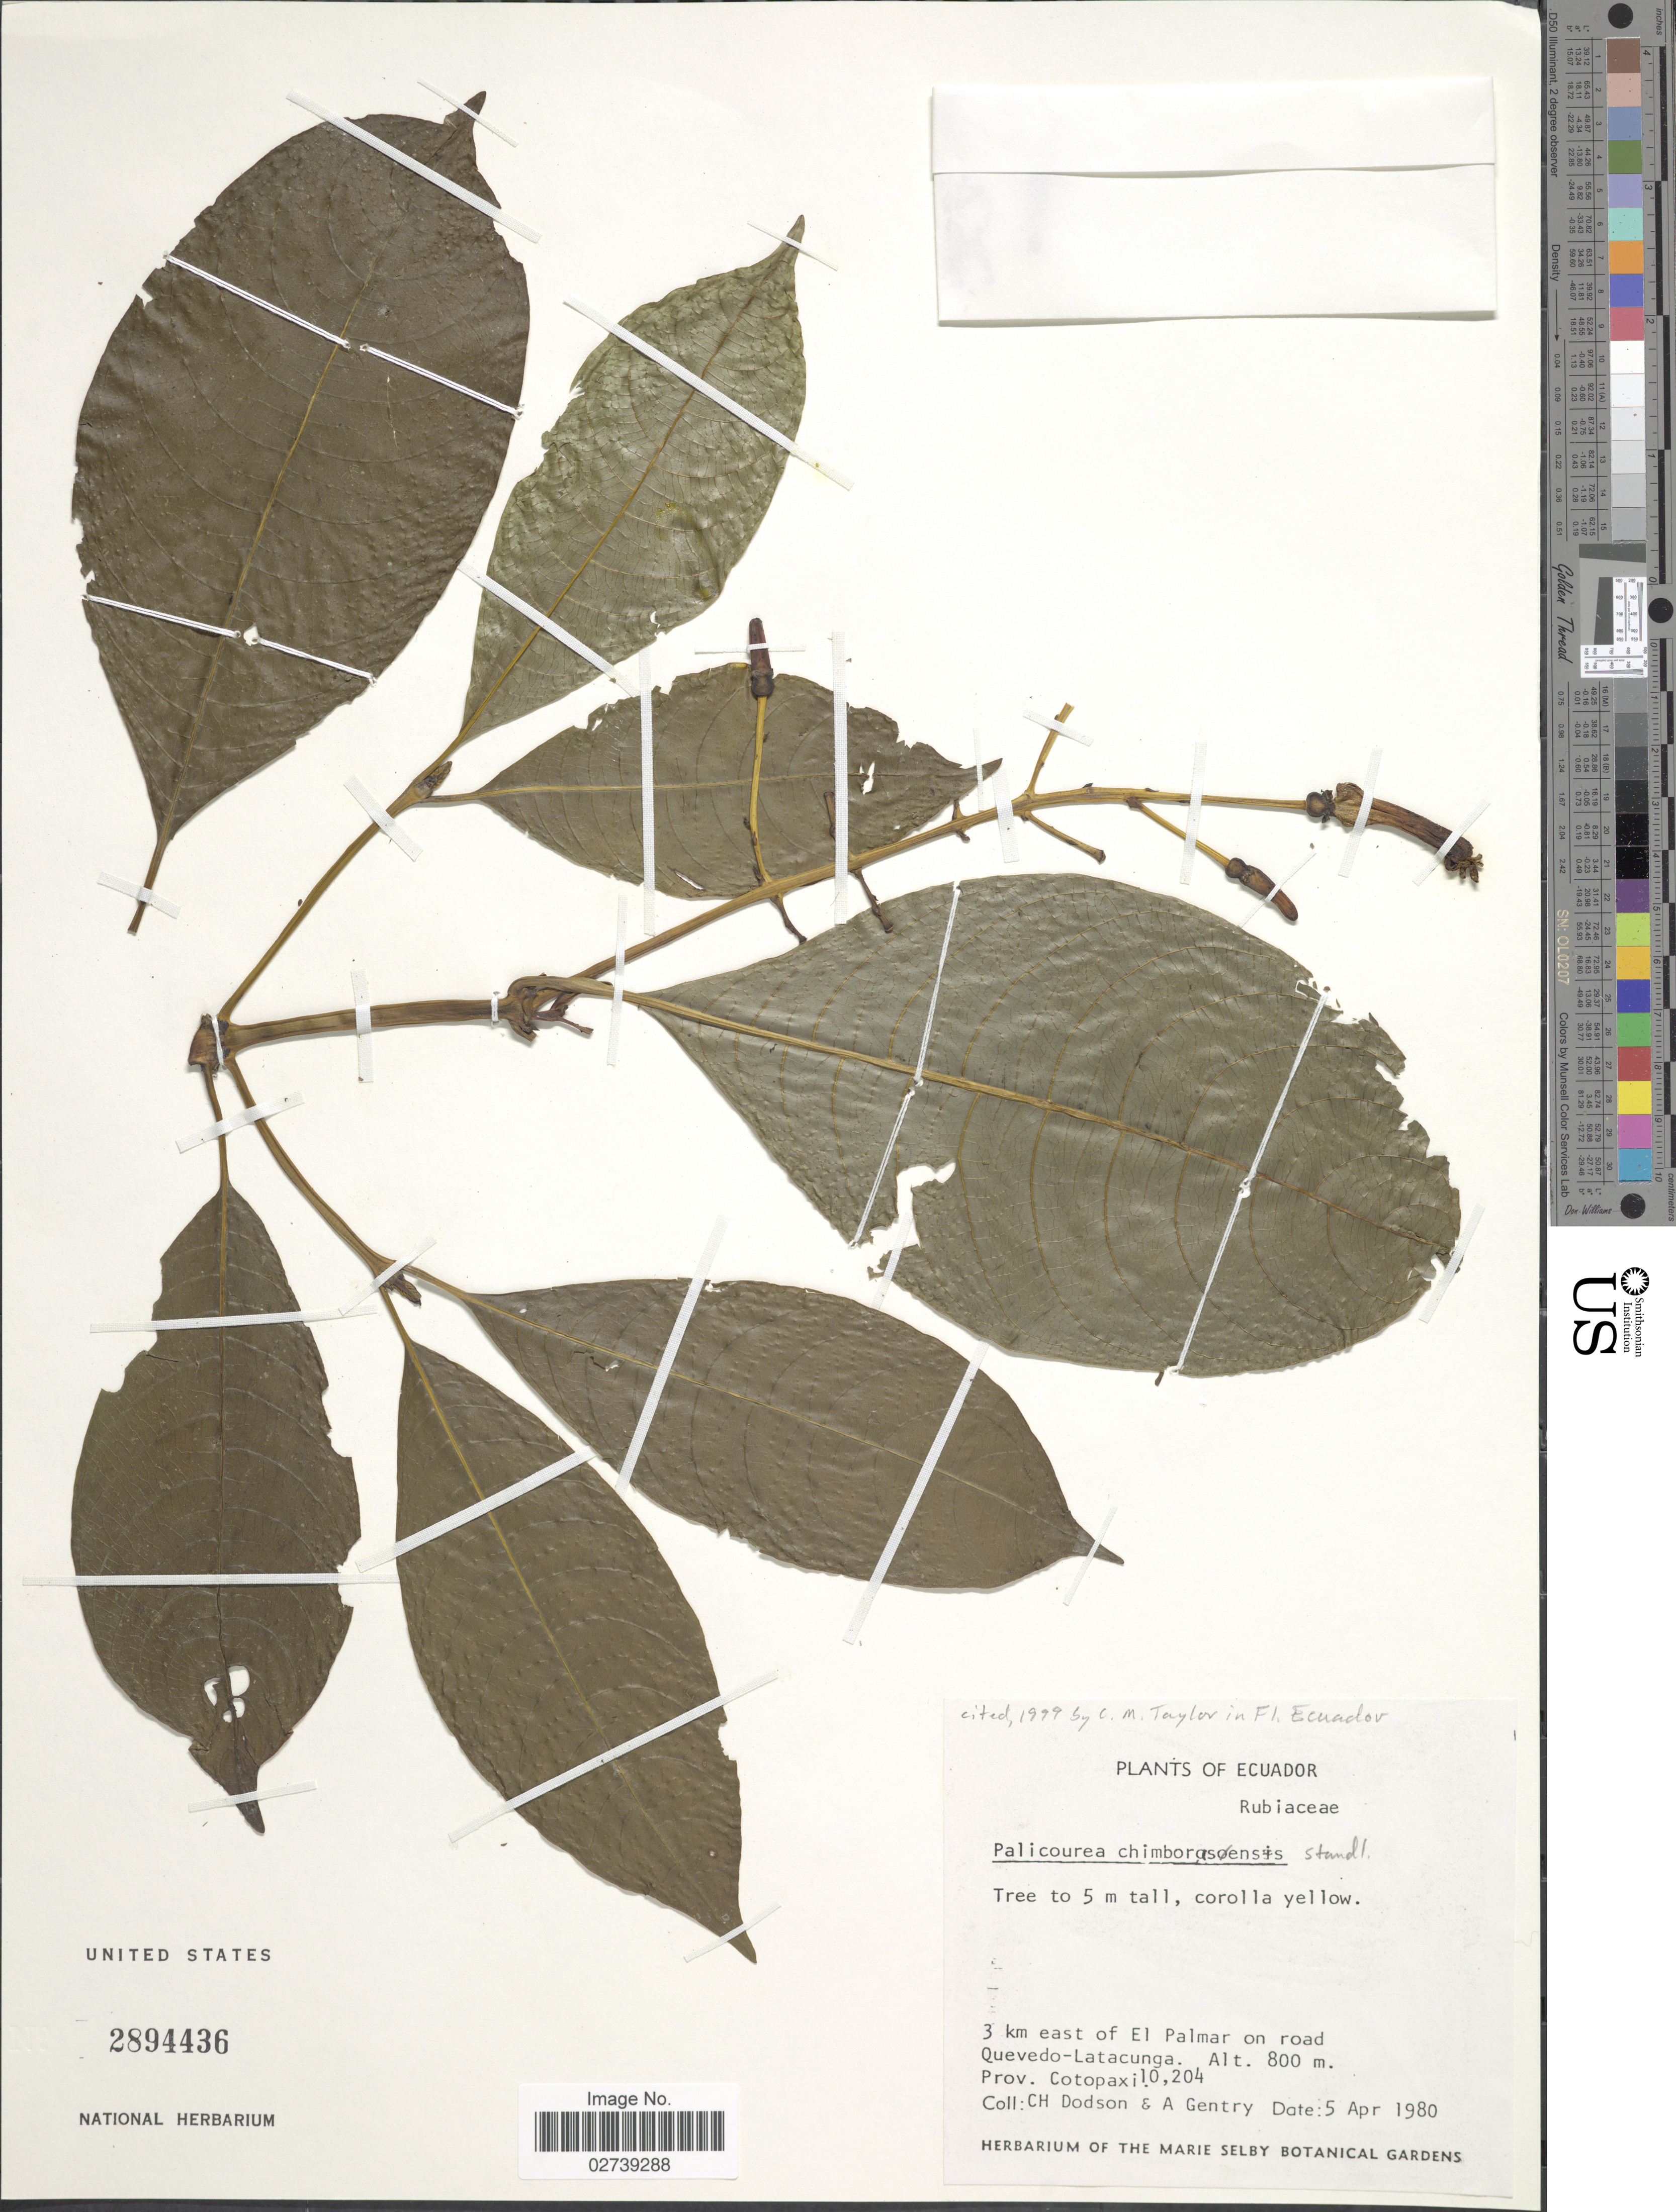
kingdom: Plantae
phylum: Tracheophyta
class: Magnoliopsida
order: Gentianales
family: Rubiaceae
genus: Palicourea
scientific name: Palicourea chimboracensis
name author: Standl.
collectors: C. H. Dodson & A. H. Gentry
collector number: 10204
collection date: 1980-04-05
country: Ecuador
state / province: Cotopaxi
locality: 3 km east of El Palmar on road Quevedo-Latacunga.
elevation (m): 800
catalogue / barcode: US 2894436